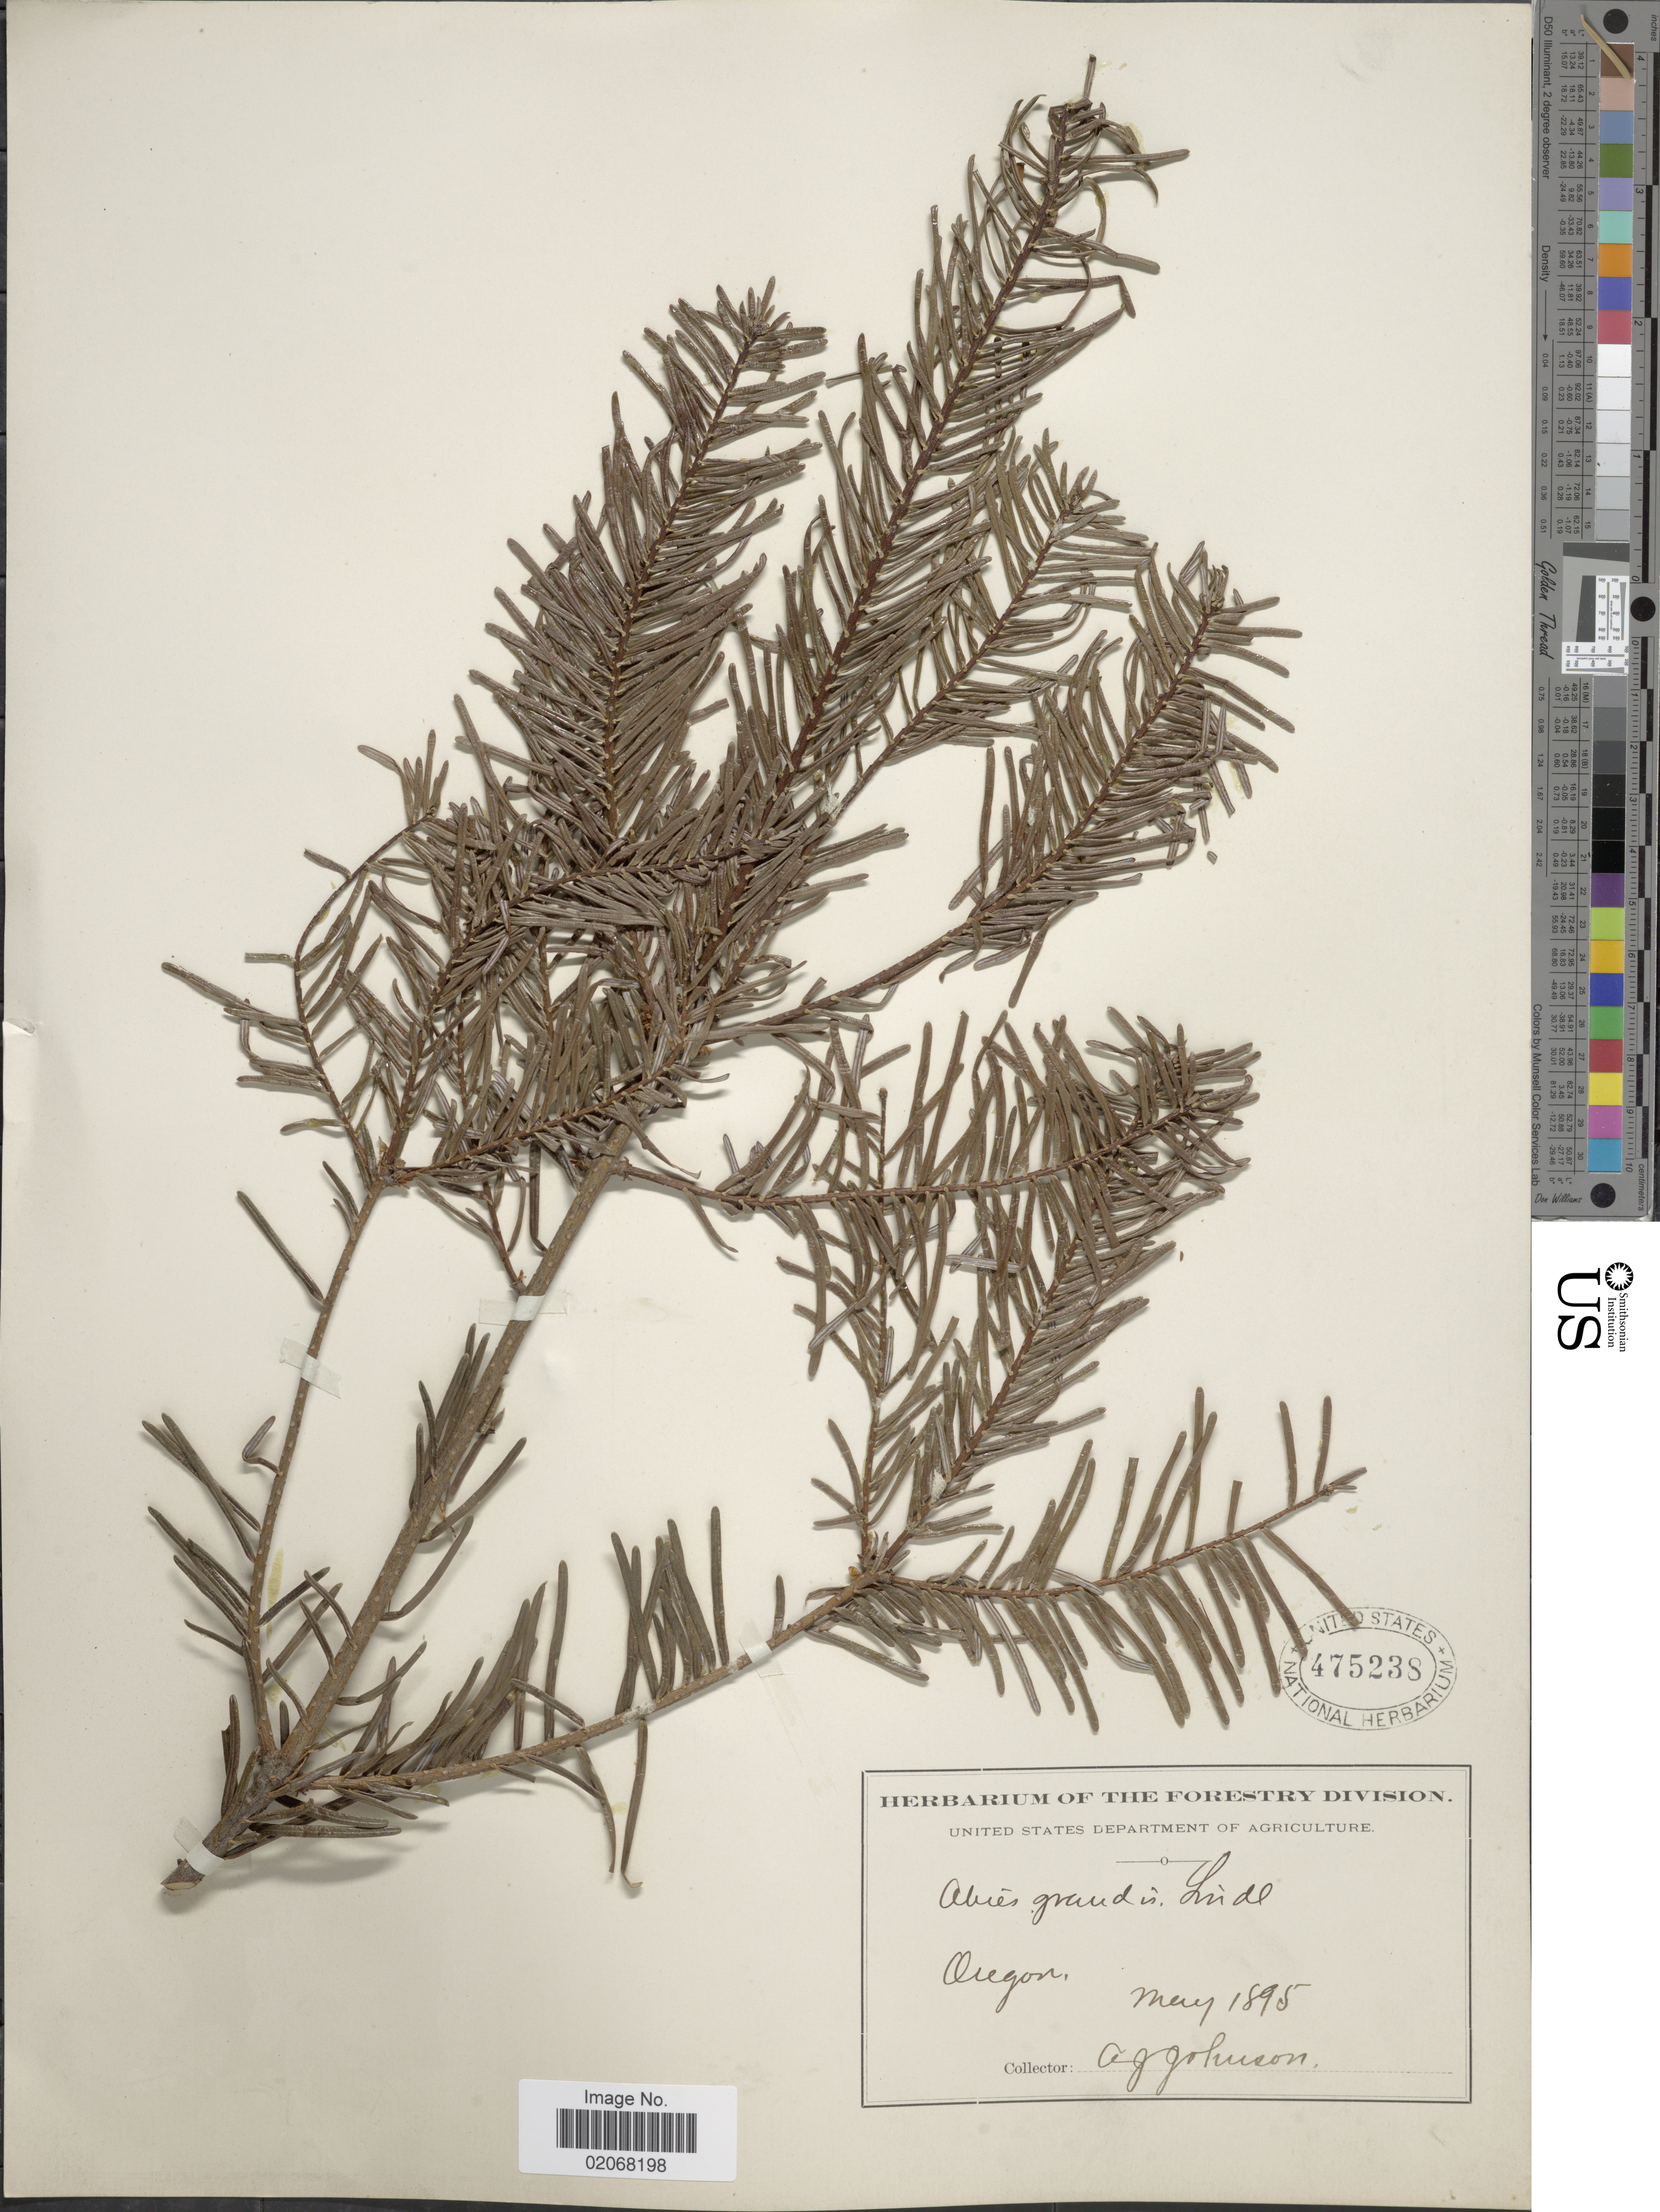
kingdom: Plantae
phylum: Tracheophyta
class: Pinopsida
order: Pinales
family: Pinaceae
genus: Abies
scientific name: Abies grandis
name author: (Douglas ex D. Don) Lindl.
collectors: A. Johnson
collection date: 1895-05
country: United States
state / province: Oregon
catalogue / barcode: US 475238